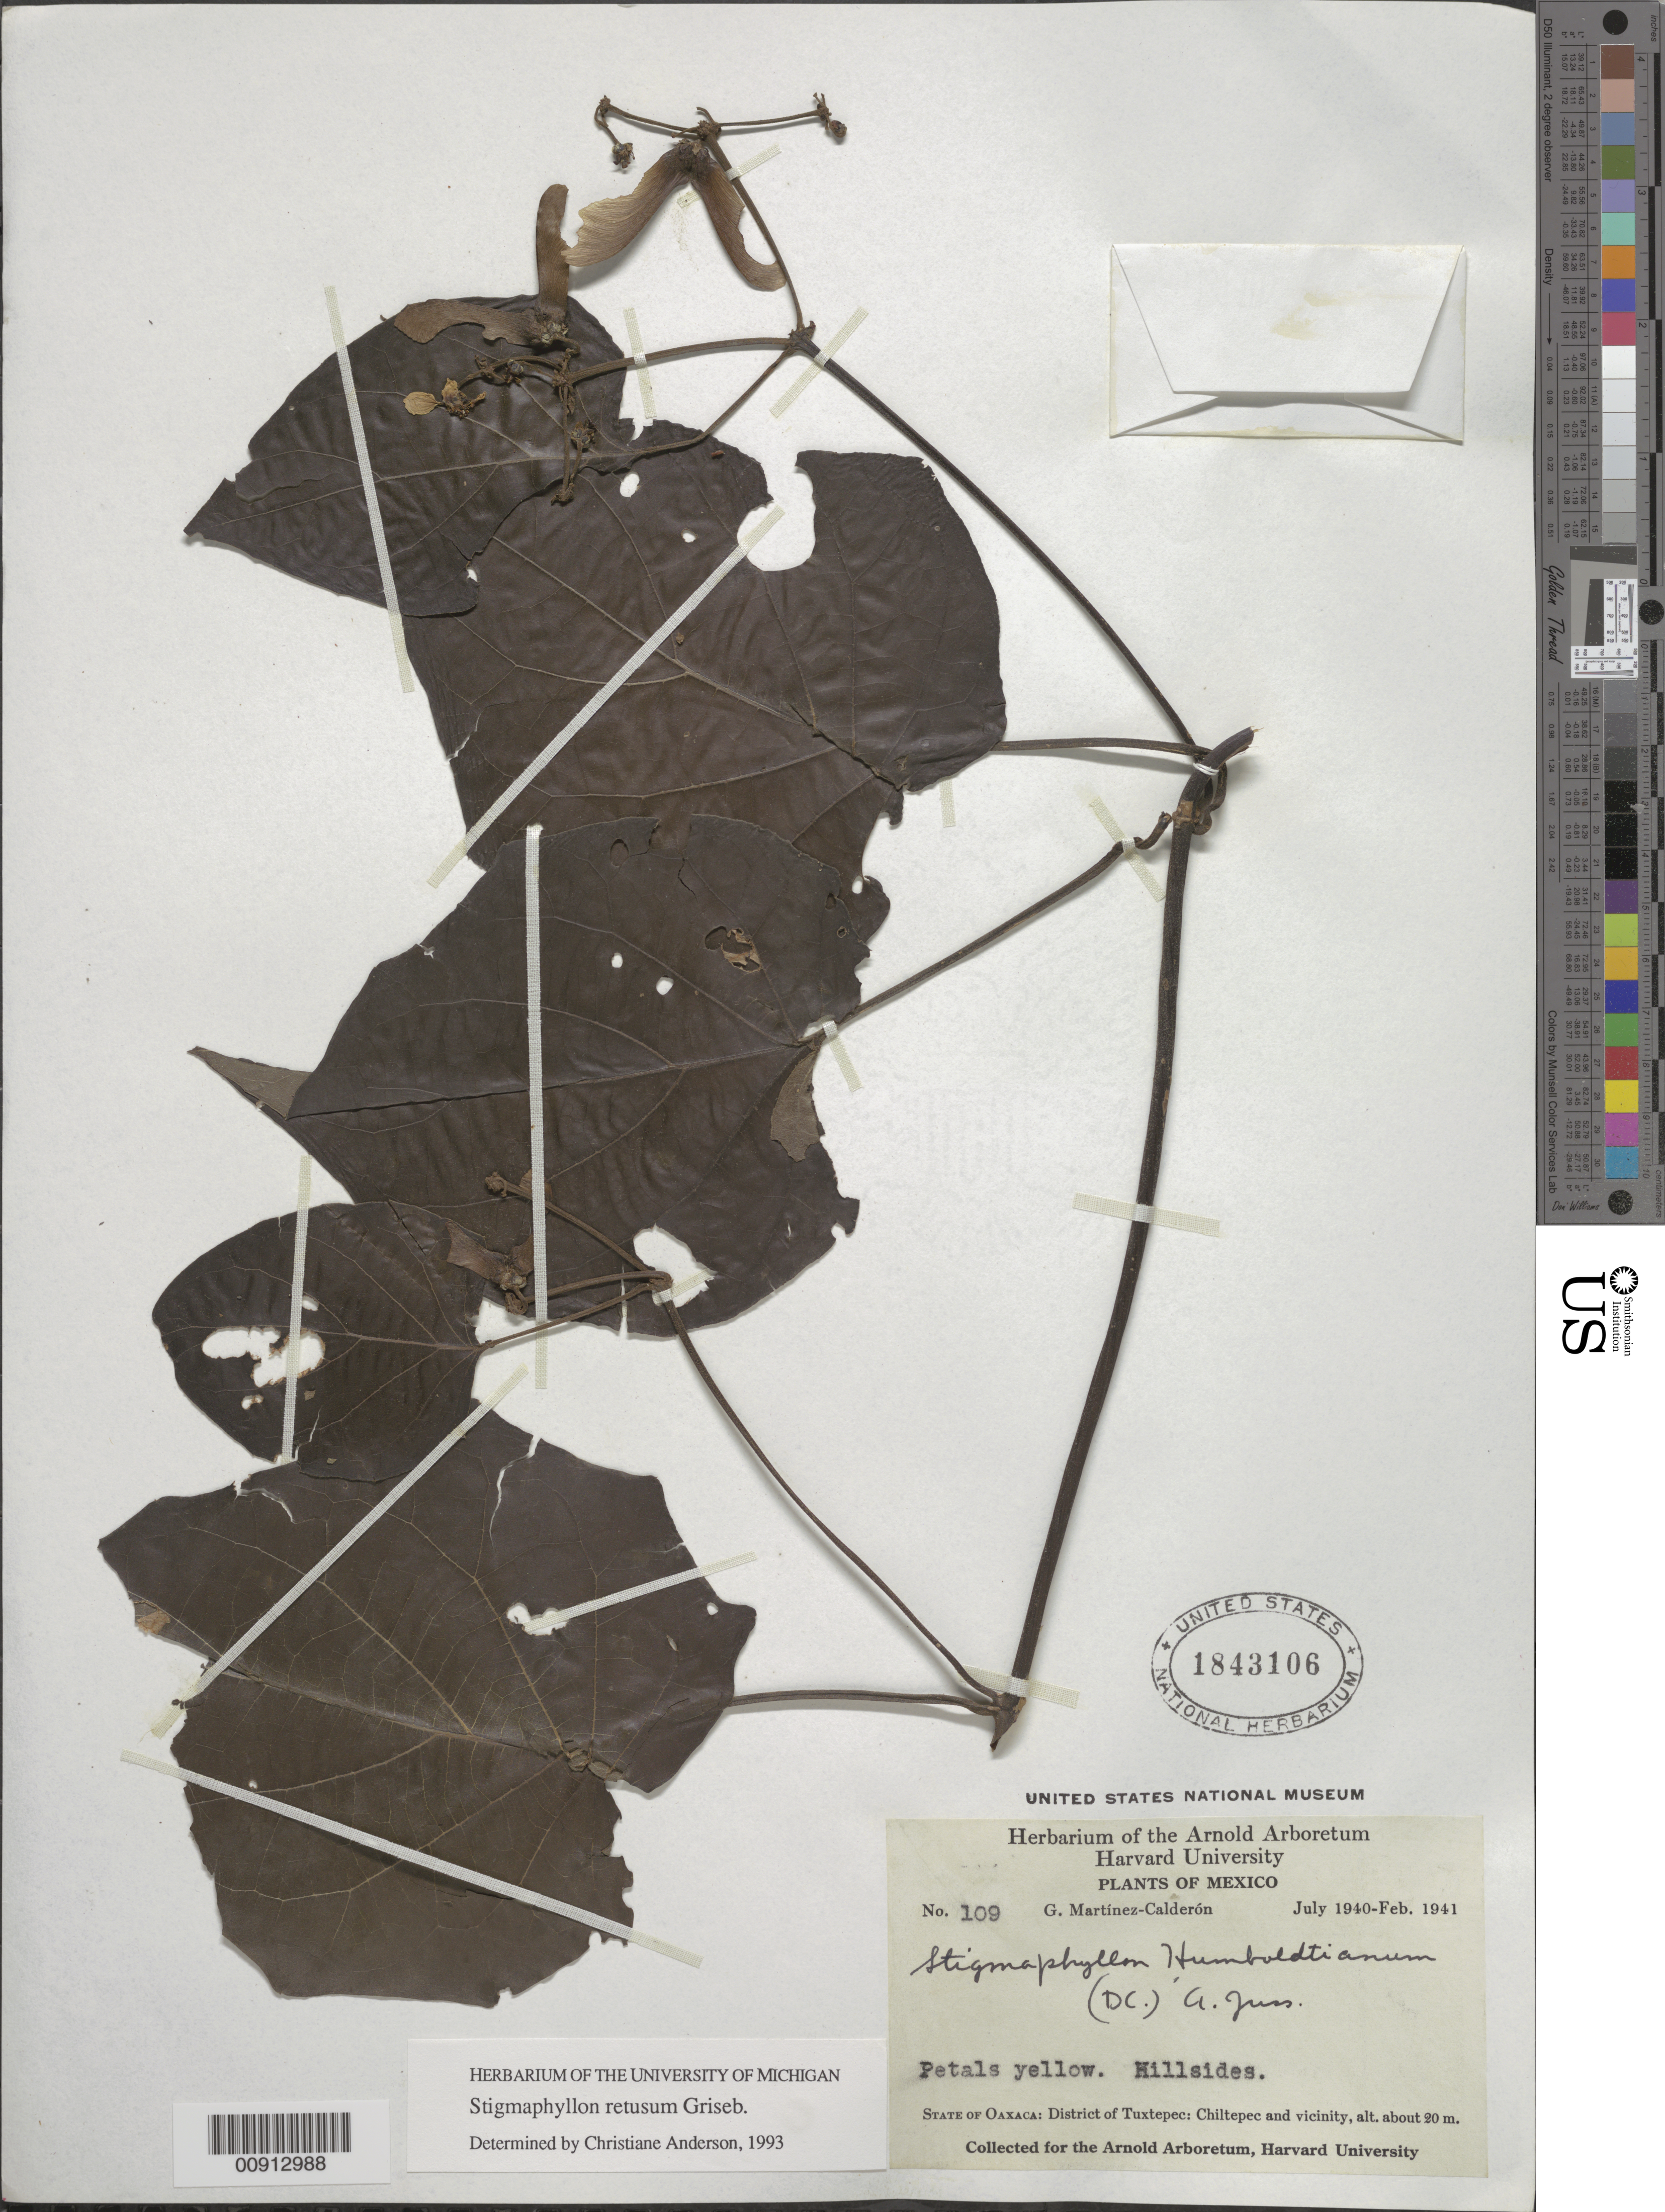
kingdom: Plantae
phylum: Tracheophyta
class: Magnoliopsida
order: Malpighiales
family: Malpighiaceae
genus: Stigmaphyllon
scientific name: Stigmaphyllon retusum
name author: Griseb.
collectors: G. Martinez-C.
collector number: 109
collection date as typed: Jul 1940 to -- Feb 1941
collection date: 1940-07/1941-02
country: Mexico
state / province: Oaxaca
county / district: Tuxtepec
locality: State of Oaxaca: District of Tuxtepec: Chiltepec and vicinity.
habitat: Hillsides.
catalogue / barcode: US 1843106